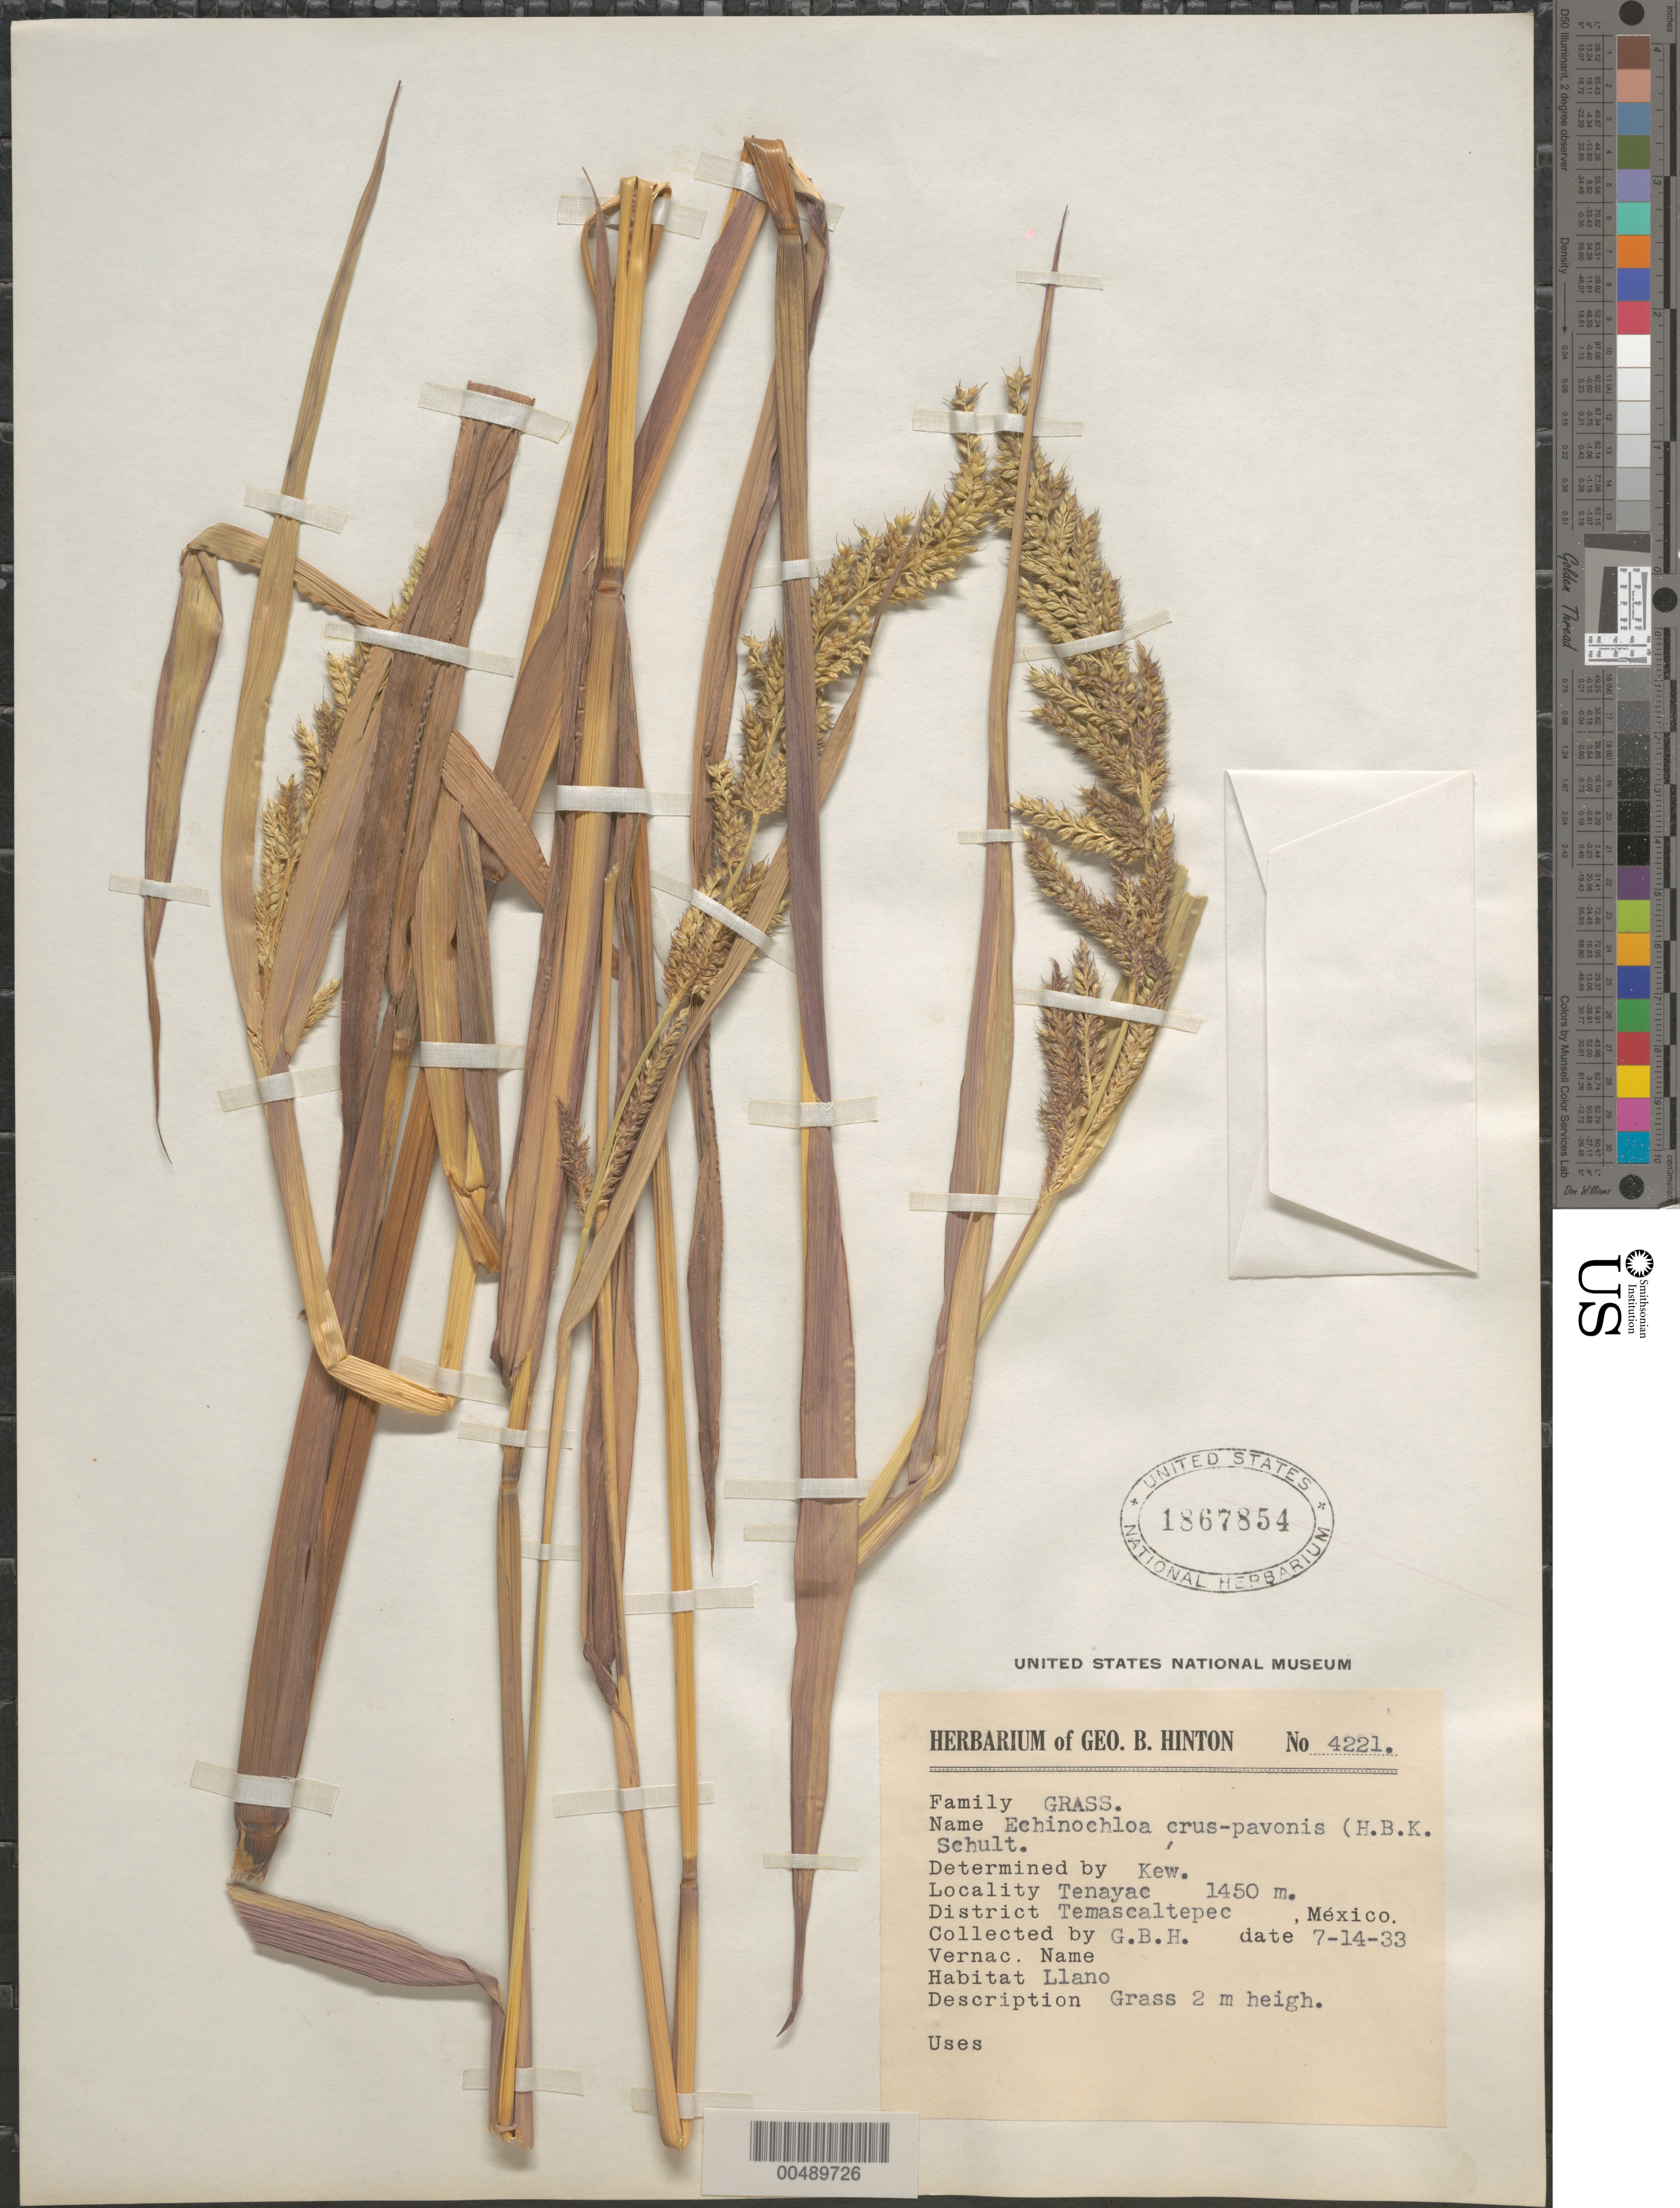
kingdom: Plantae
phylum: Tracheophyta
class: Liliopsida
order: Poales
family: Poaceae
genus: Echinochloa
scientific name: Echinochloa crus-galli var. crus-pavonis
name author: (Kunth) Hitchc.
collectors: G. B. Hinton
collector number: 4421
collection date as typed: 14 Jul 1933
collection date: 1933-07-14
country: Mexico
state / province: México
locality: Temascaltepec Dist., Tenayac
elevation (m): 1450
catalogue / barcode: US 1867854